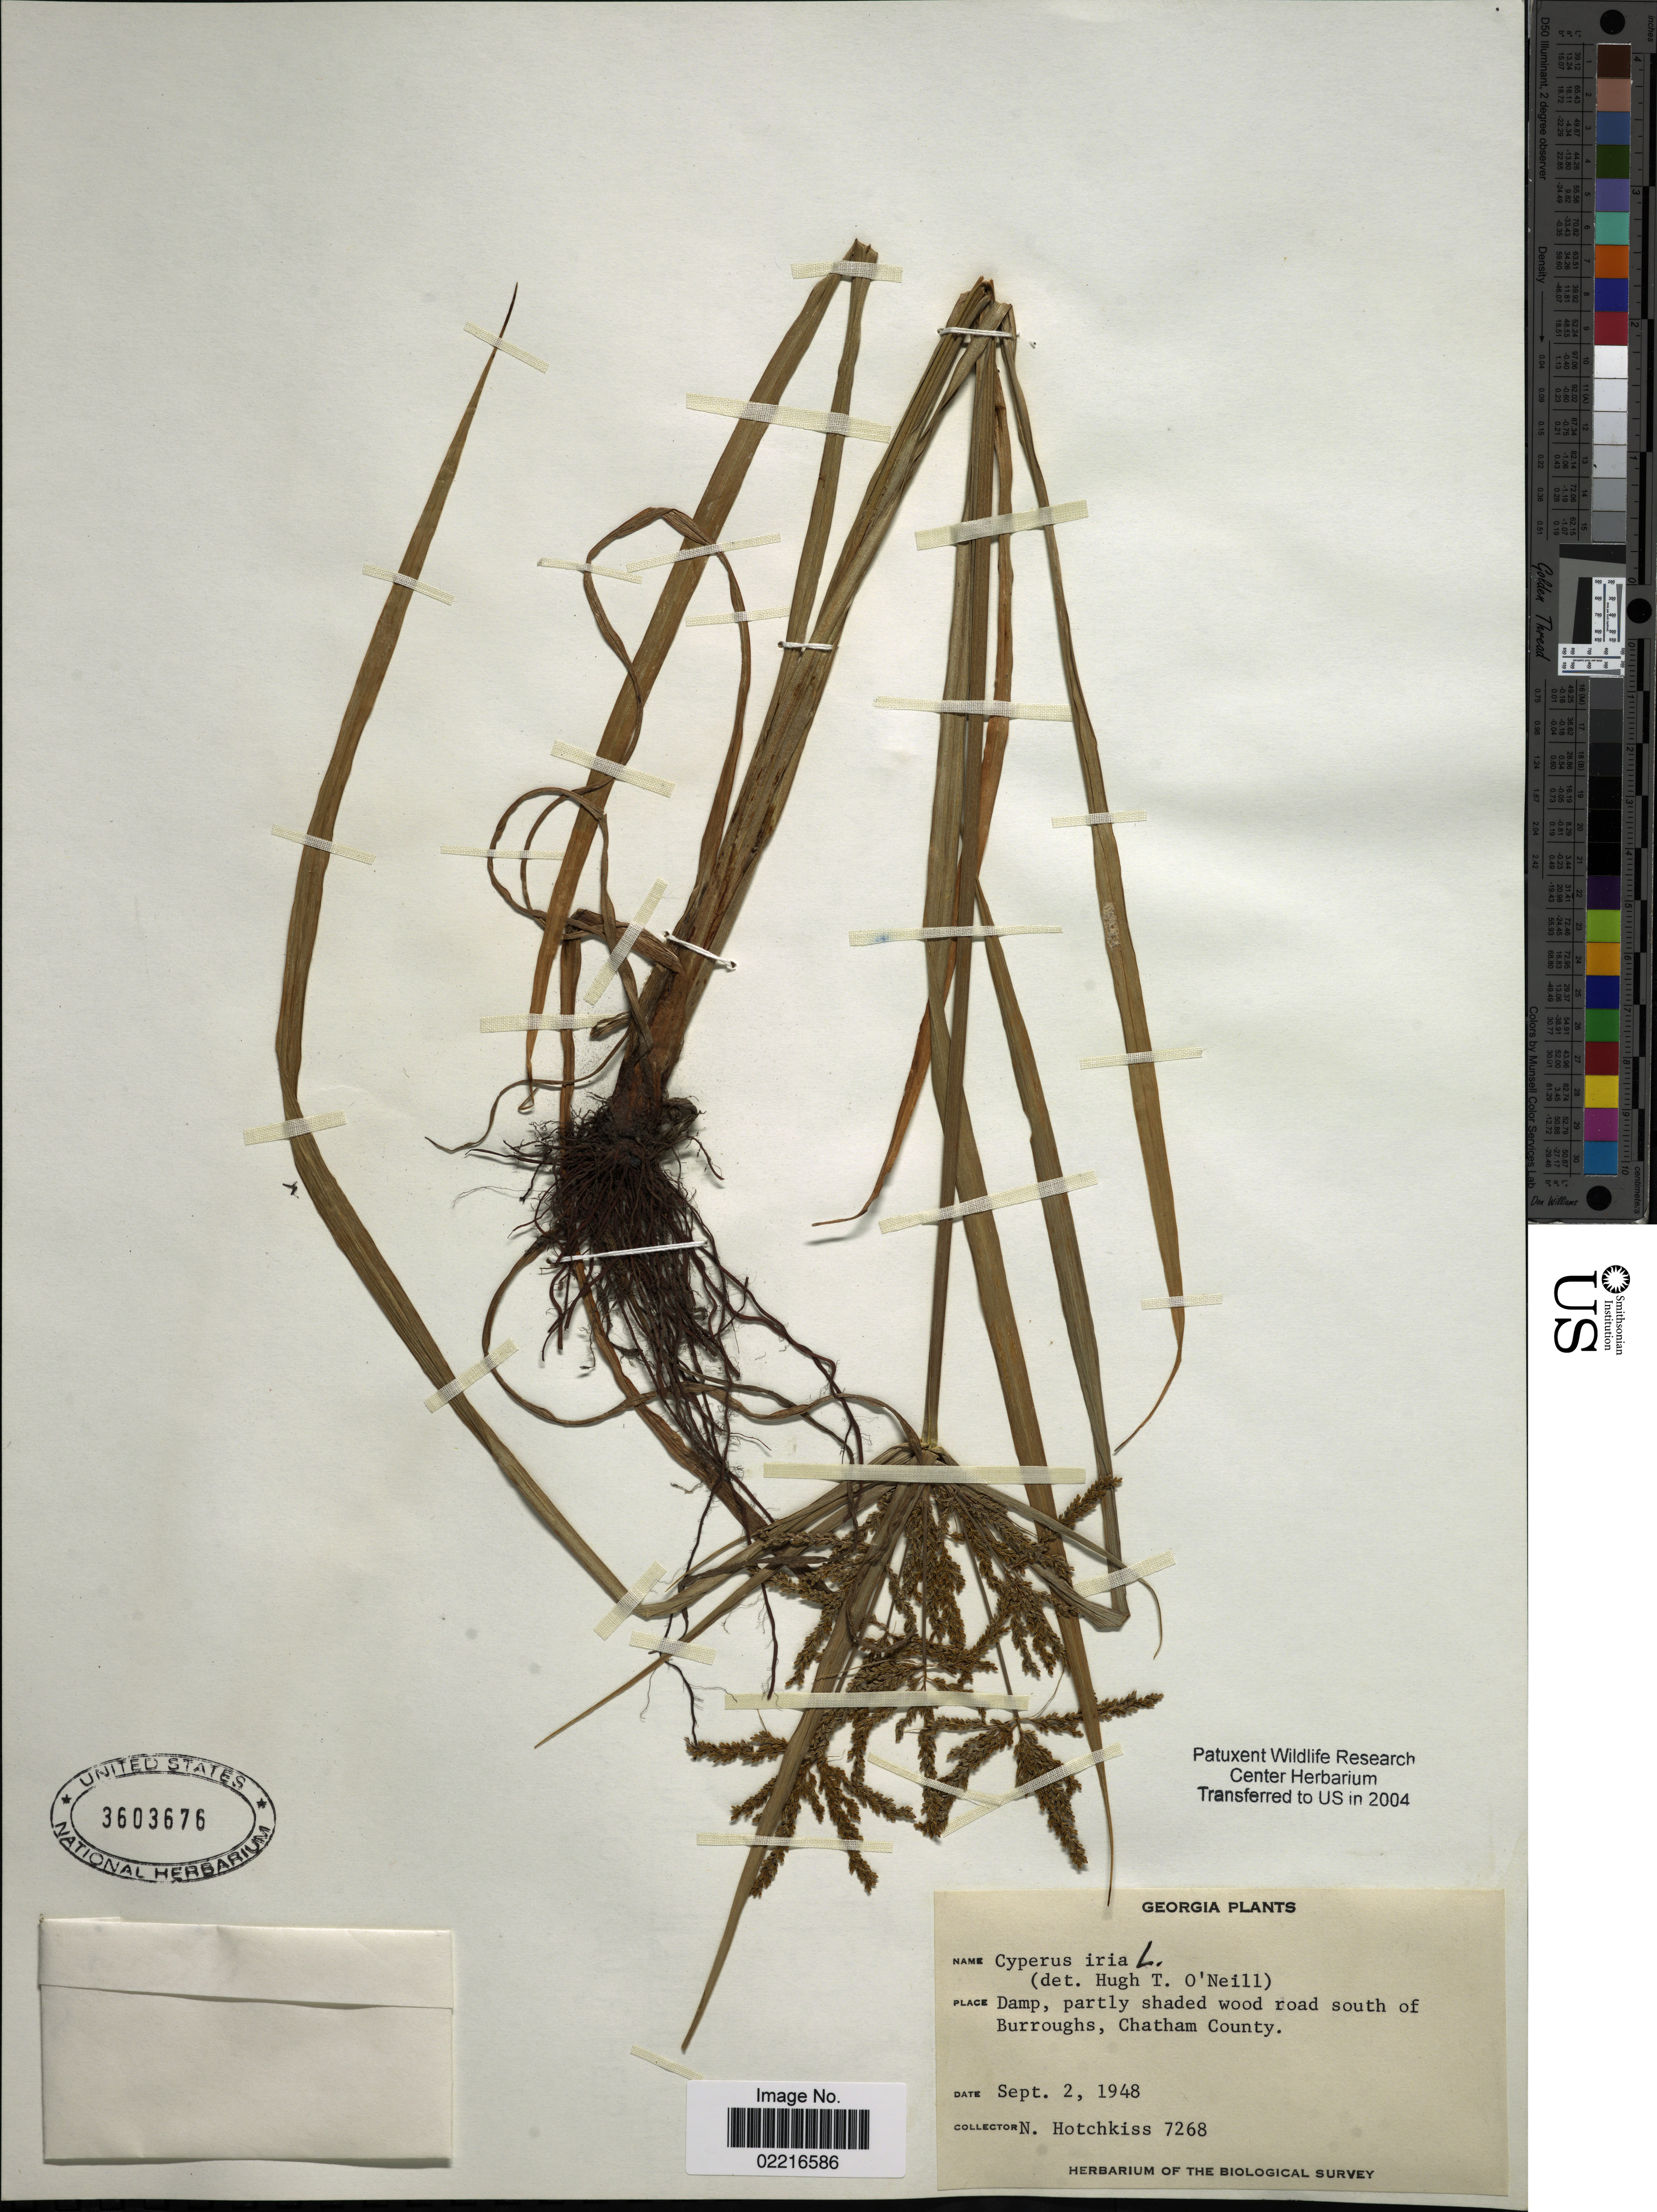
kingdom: Plantae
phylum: Tracheophyta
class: Liliopsida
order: Poales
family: Cyperaceae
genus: Cyperus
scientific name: Cyperus iria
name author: L.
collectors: N. Hotchkiss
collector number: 7268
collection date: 1948-09-02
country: United States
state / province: Georgia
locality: South of Burroughs, Chatham County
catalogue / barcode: US 3603676